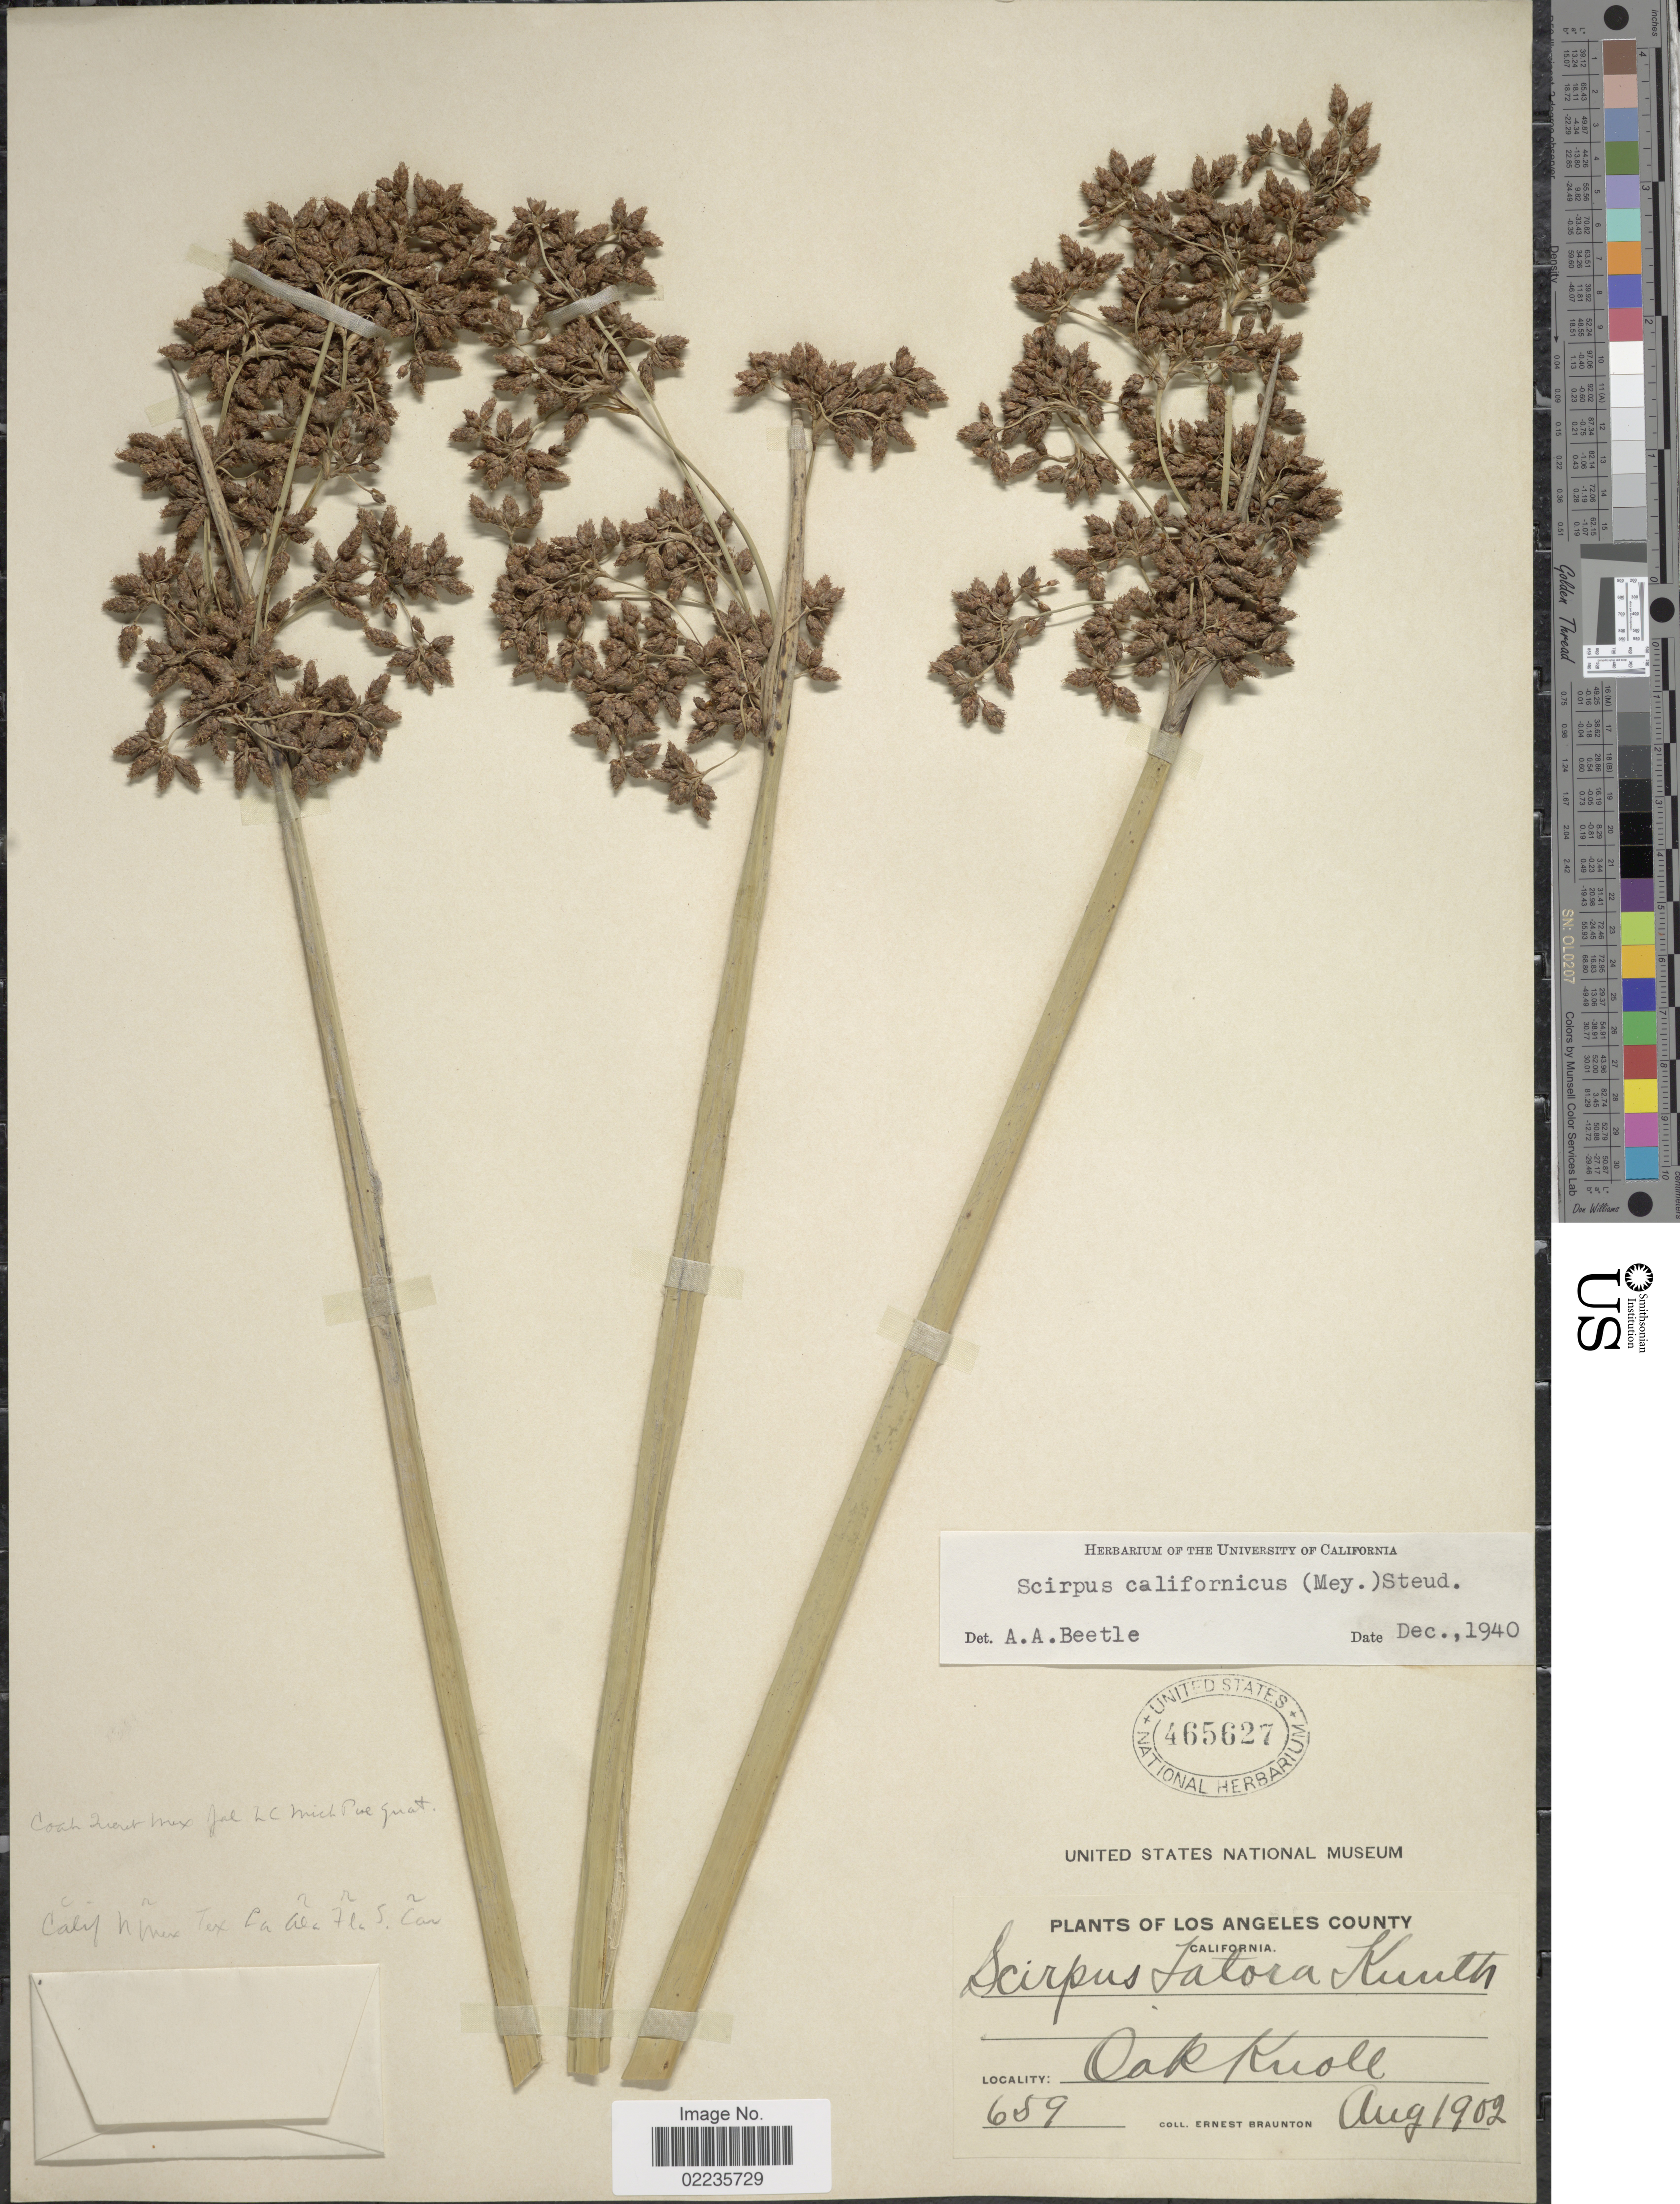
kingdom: Plantae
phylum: Tracheophyta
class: Liliopsida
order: Poales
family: Cyperaceae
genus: Schoenoplectus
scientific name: Schoenoplectus californicus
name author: (C.A. Mey.) Soják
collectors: E. Braunton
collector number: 659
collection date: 1902-08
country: United States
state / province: California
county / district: Los Angeles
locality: Los Angeles County, Oak Knoll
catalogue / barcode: US 465627